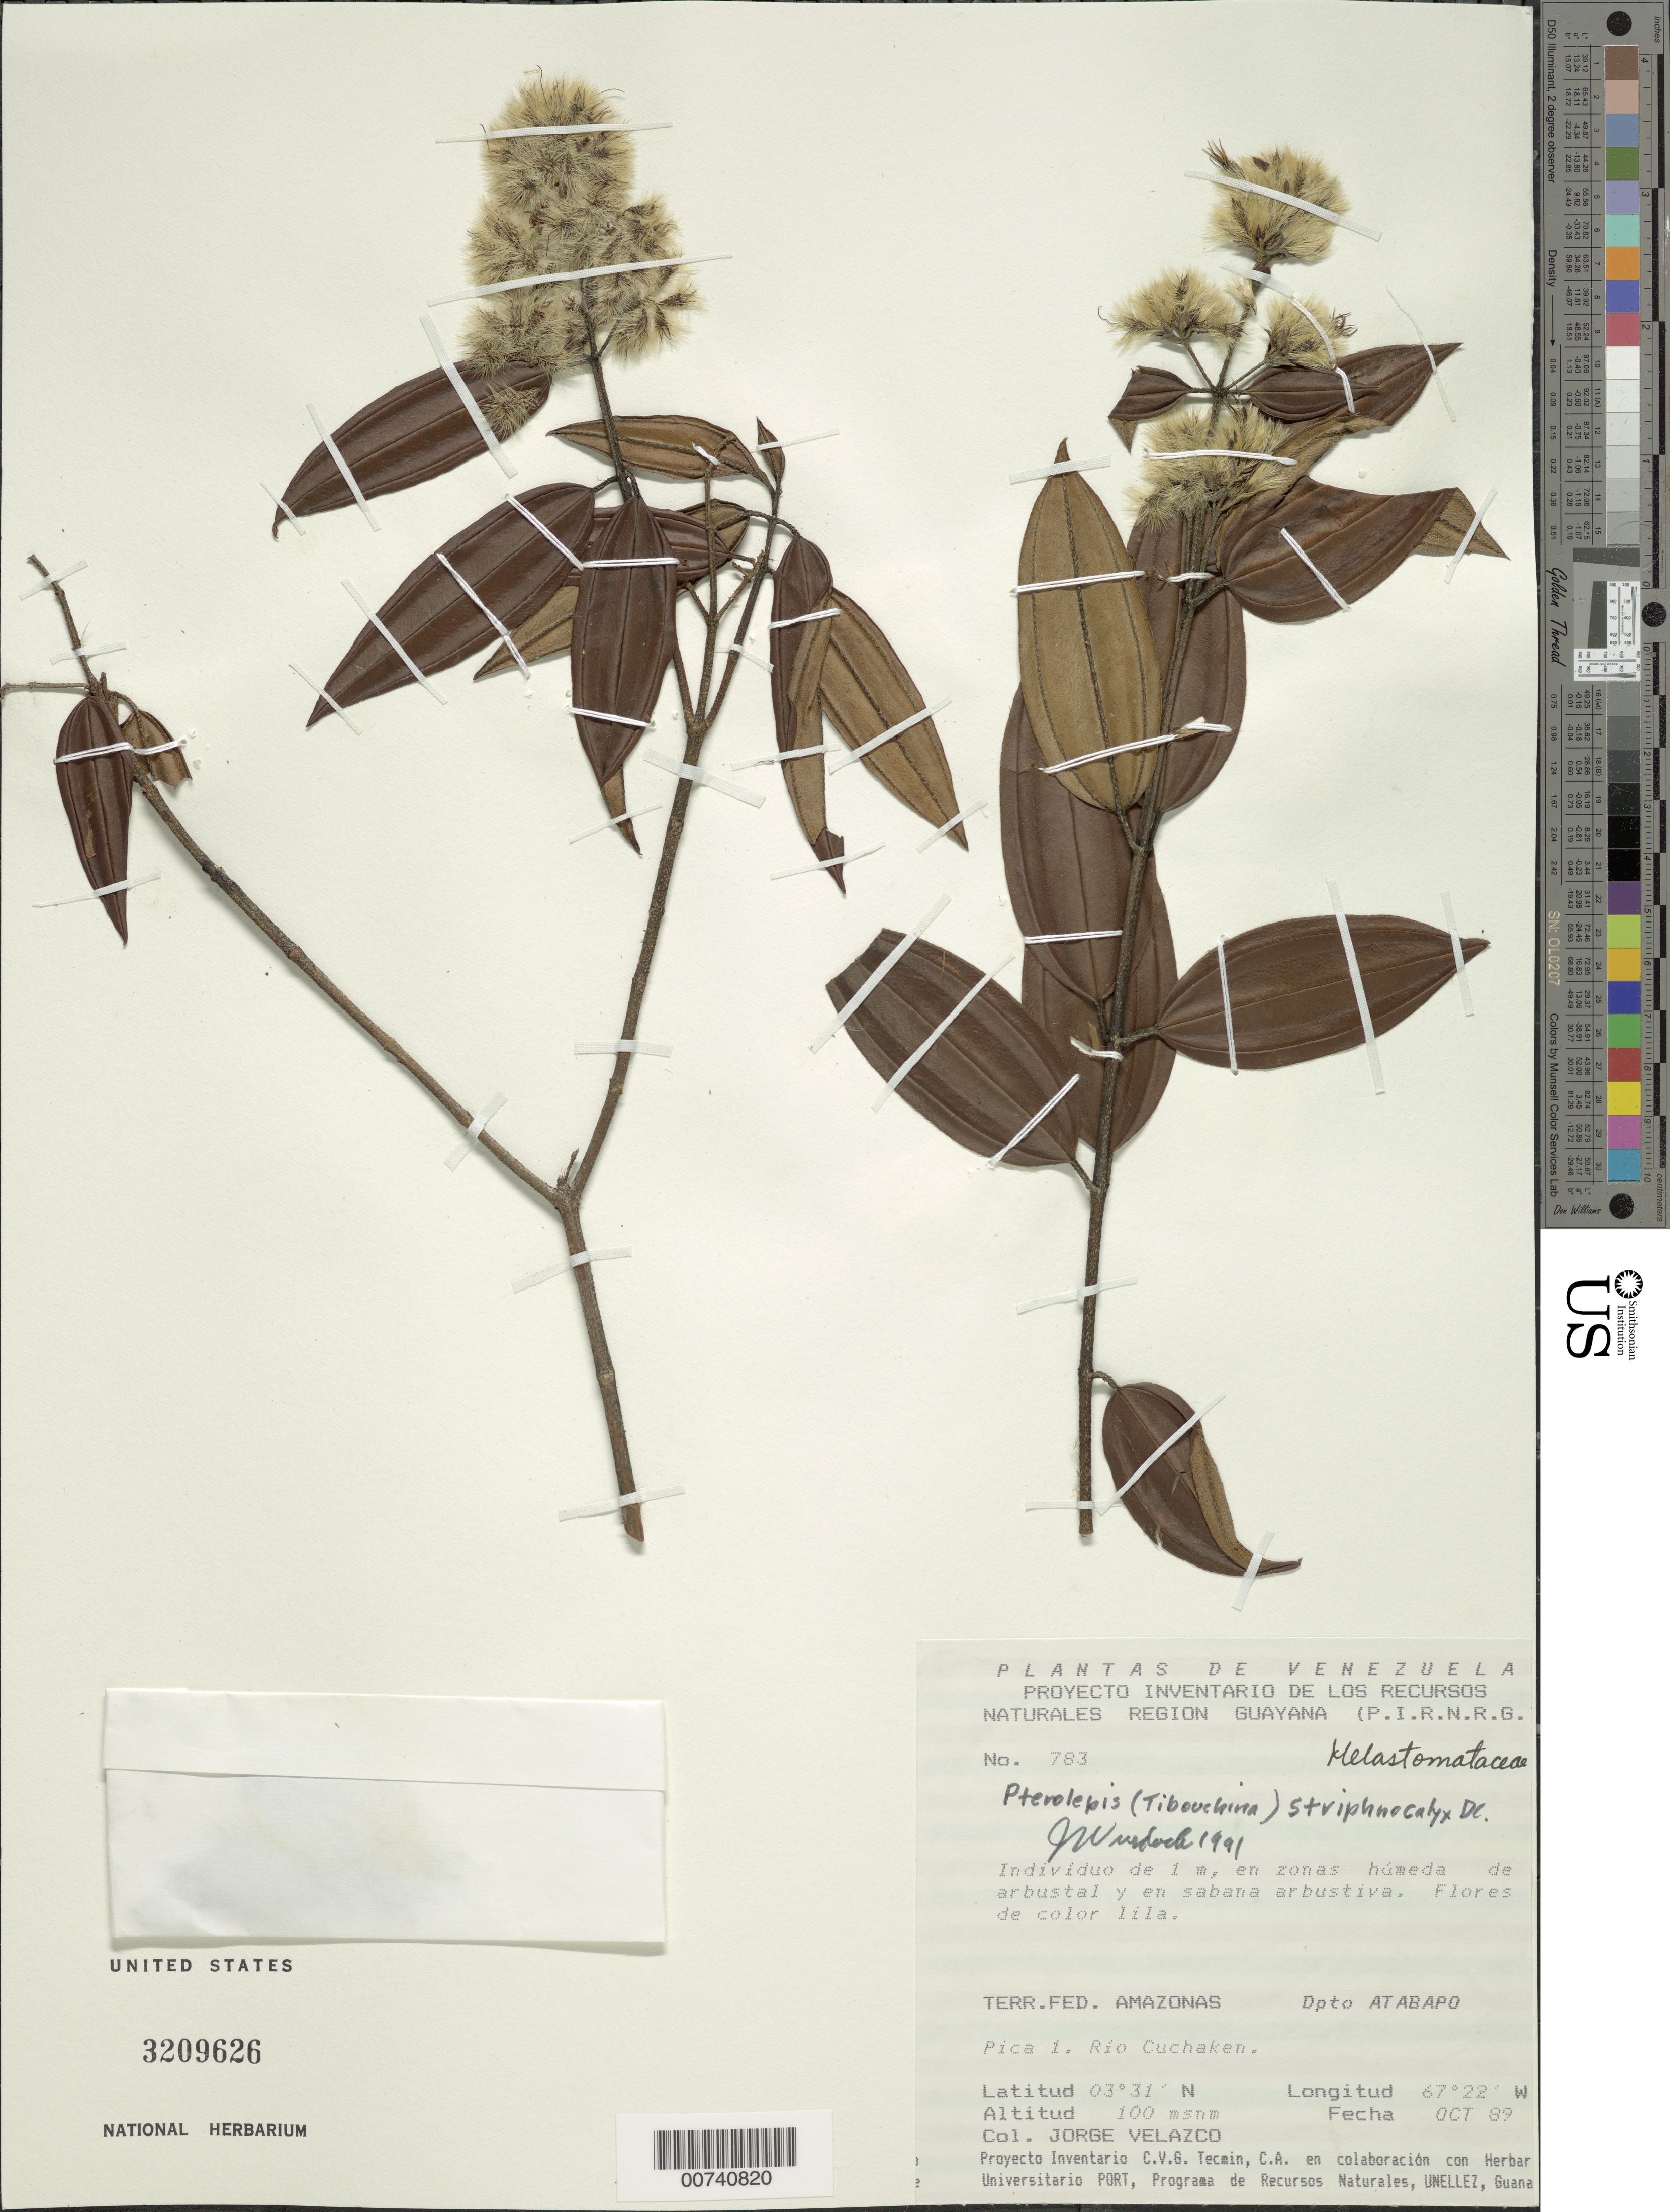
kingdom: Plantae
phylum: Tracheophyta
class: Magnoliopsida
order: Myrtales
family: Melastomataceae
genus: Tibouchina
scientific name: Tibouchina striphnocalyx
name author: (DC.) Gleason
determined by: Wurdack, John J., (US), US (UNITED STATES)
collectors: J. Velazco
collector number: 783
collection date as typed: Oct-89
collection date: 1989-10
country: Venezuela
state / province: Amazonas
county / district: Atabapo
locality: Pica 2, Río Cuchaken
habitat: Zonas húmeda de arbustal y en sabana arbustiva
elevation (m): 100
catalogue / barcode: US 3209626